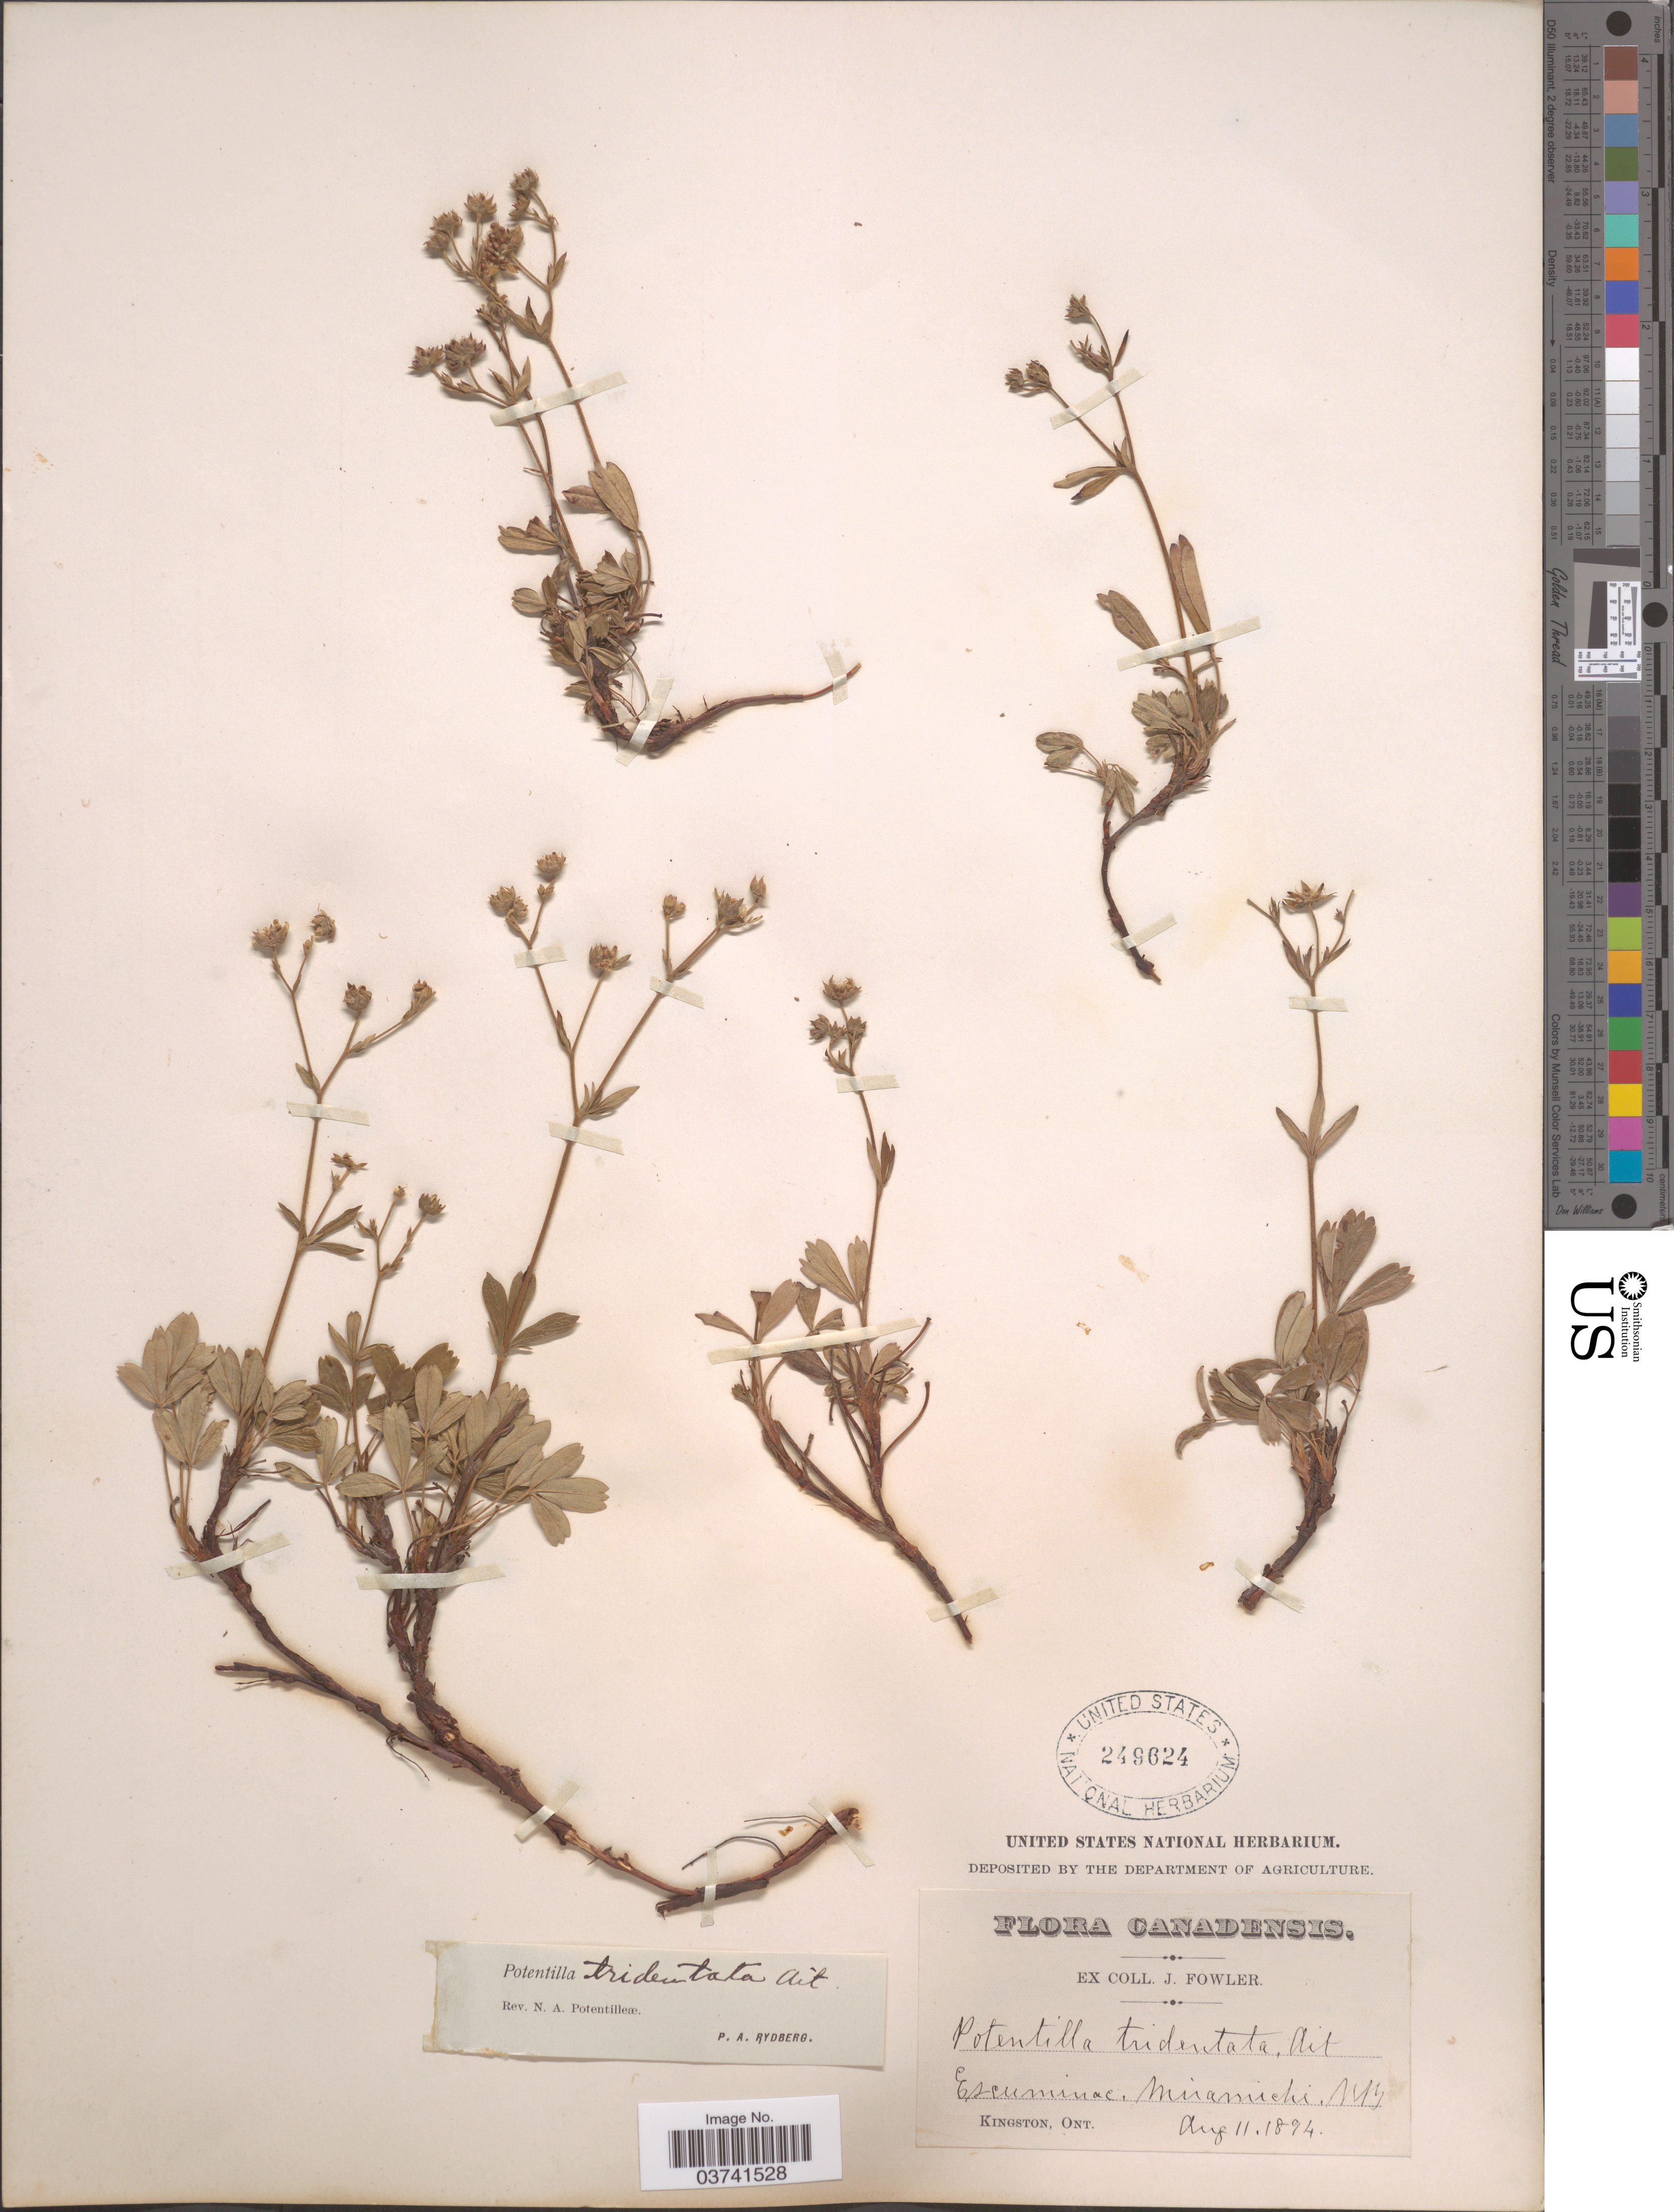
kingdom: Plantae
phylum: Tracheophyta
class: Magnoliopsida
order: Rosales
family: Rosaceae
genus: Potentilla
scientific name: Potentilla tridentata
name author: Aiton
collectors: J. Fowler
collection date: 1894-08-11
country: Canada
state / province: New Brunswick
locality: Escuminac, Miramichi.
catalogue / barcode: US 249624